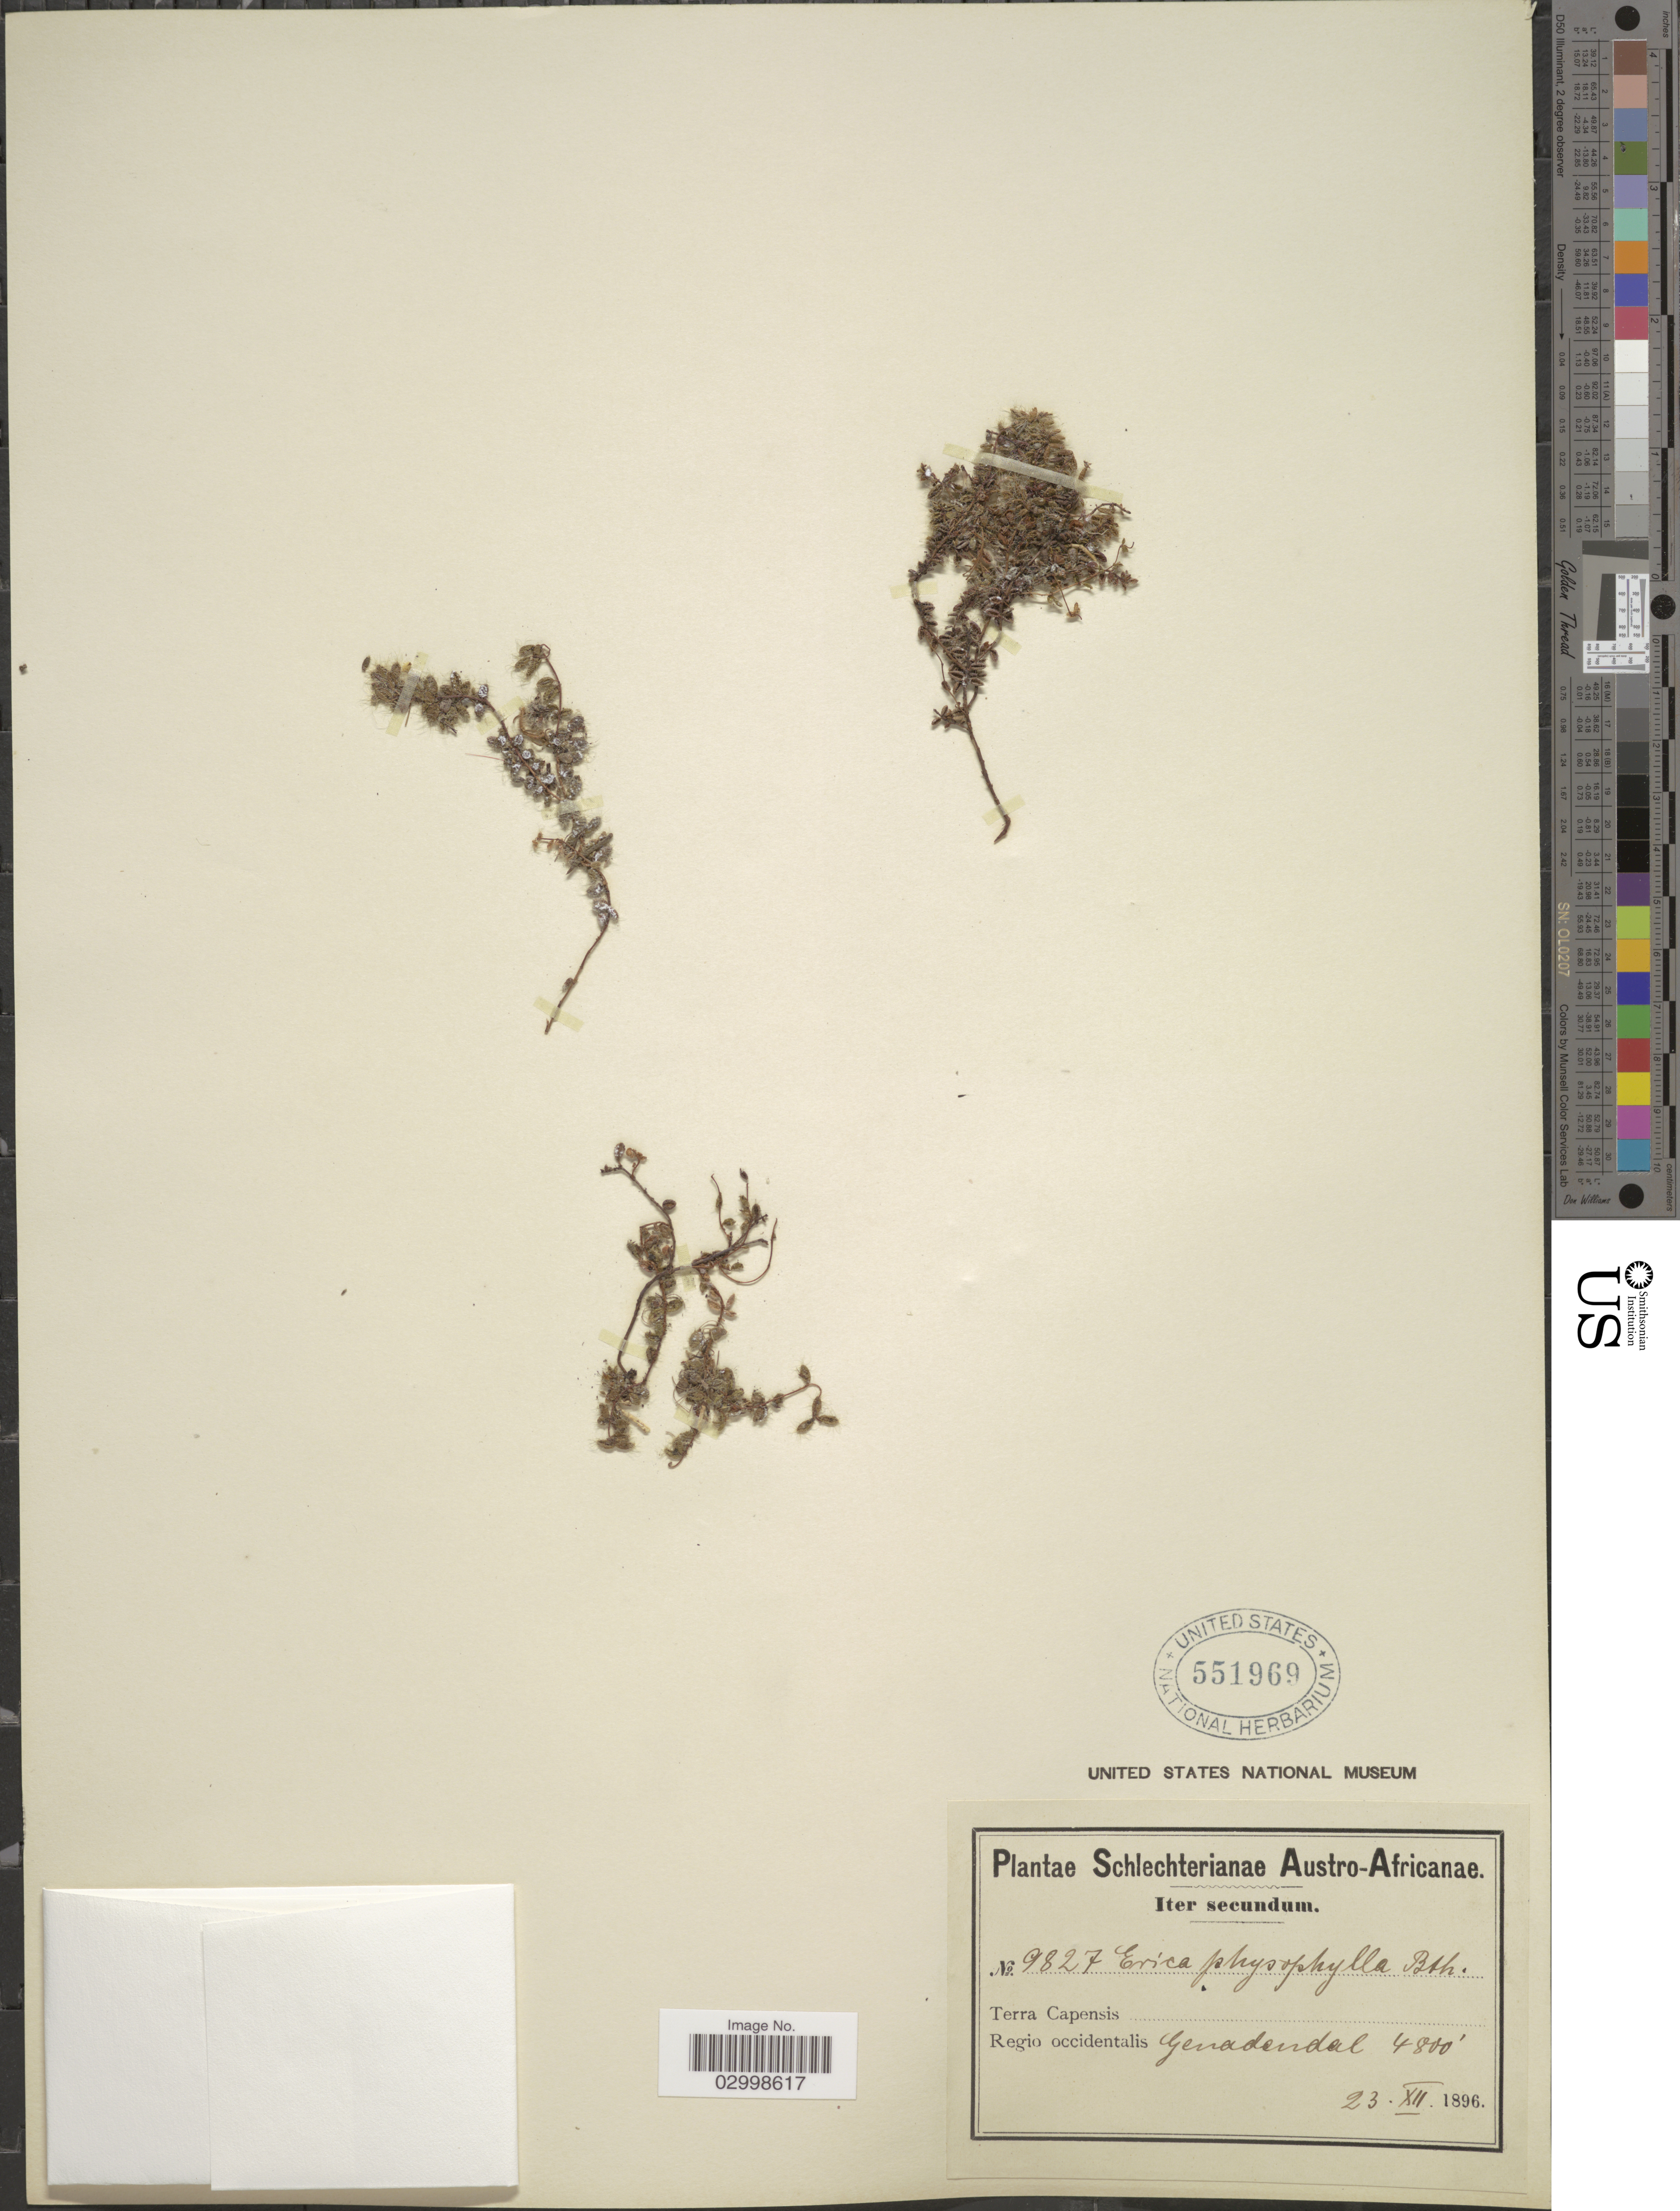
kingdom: Plantae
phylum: Tracheophyta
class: Magnoliopsida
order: Ericales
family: Ericaceae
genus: Erica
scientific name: Erica physophylla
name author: Benth.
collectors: Schlechter, --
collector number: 9827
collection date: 1896-12-23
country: South Africa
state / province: Western Cape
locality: Austro-Africanae, Terra Capensis, Regio occidentalis, Genadendal.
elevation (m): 1463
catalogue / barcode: US 551969